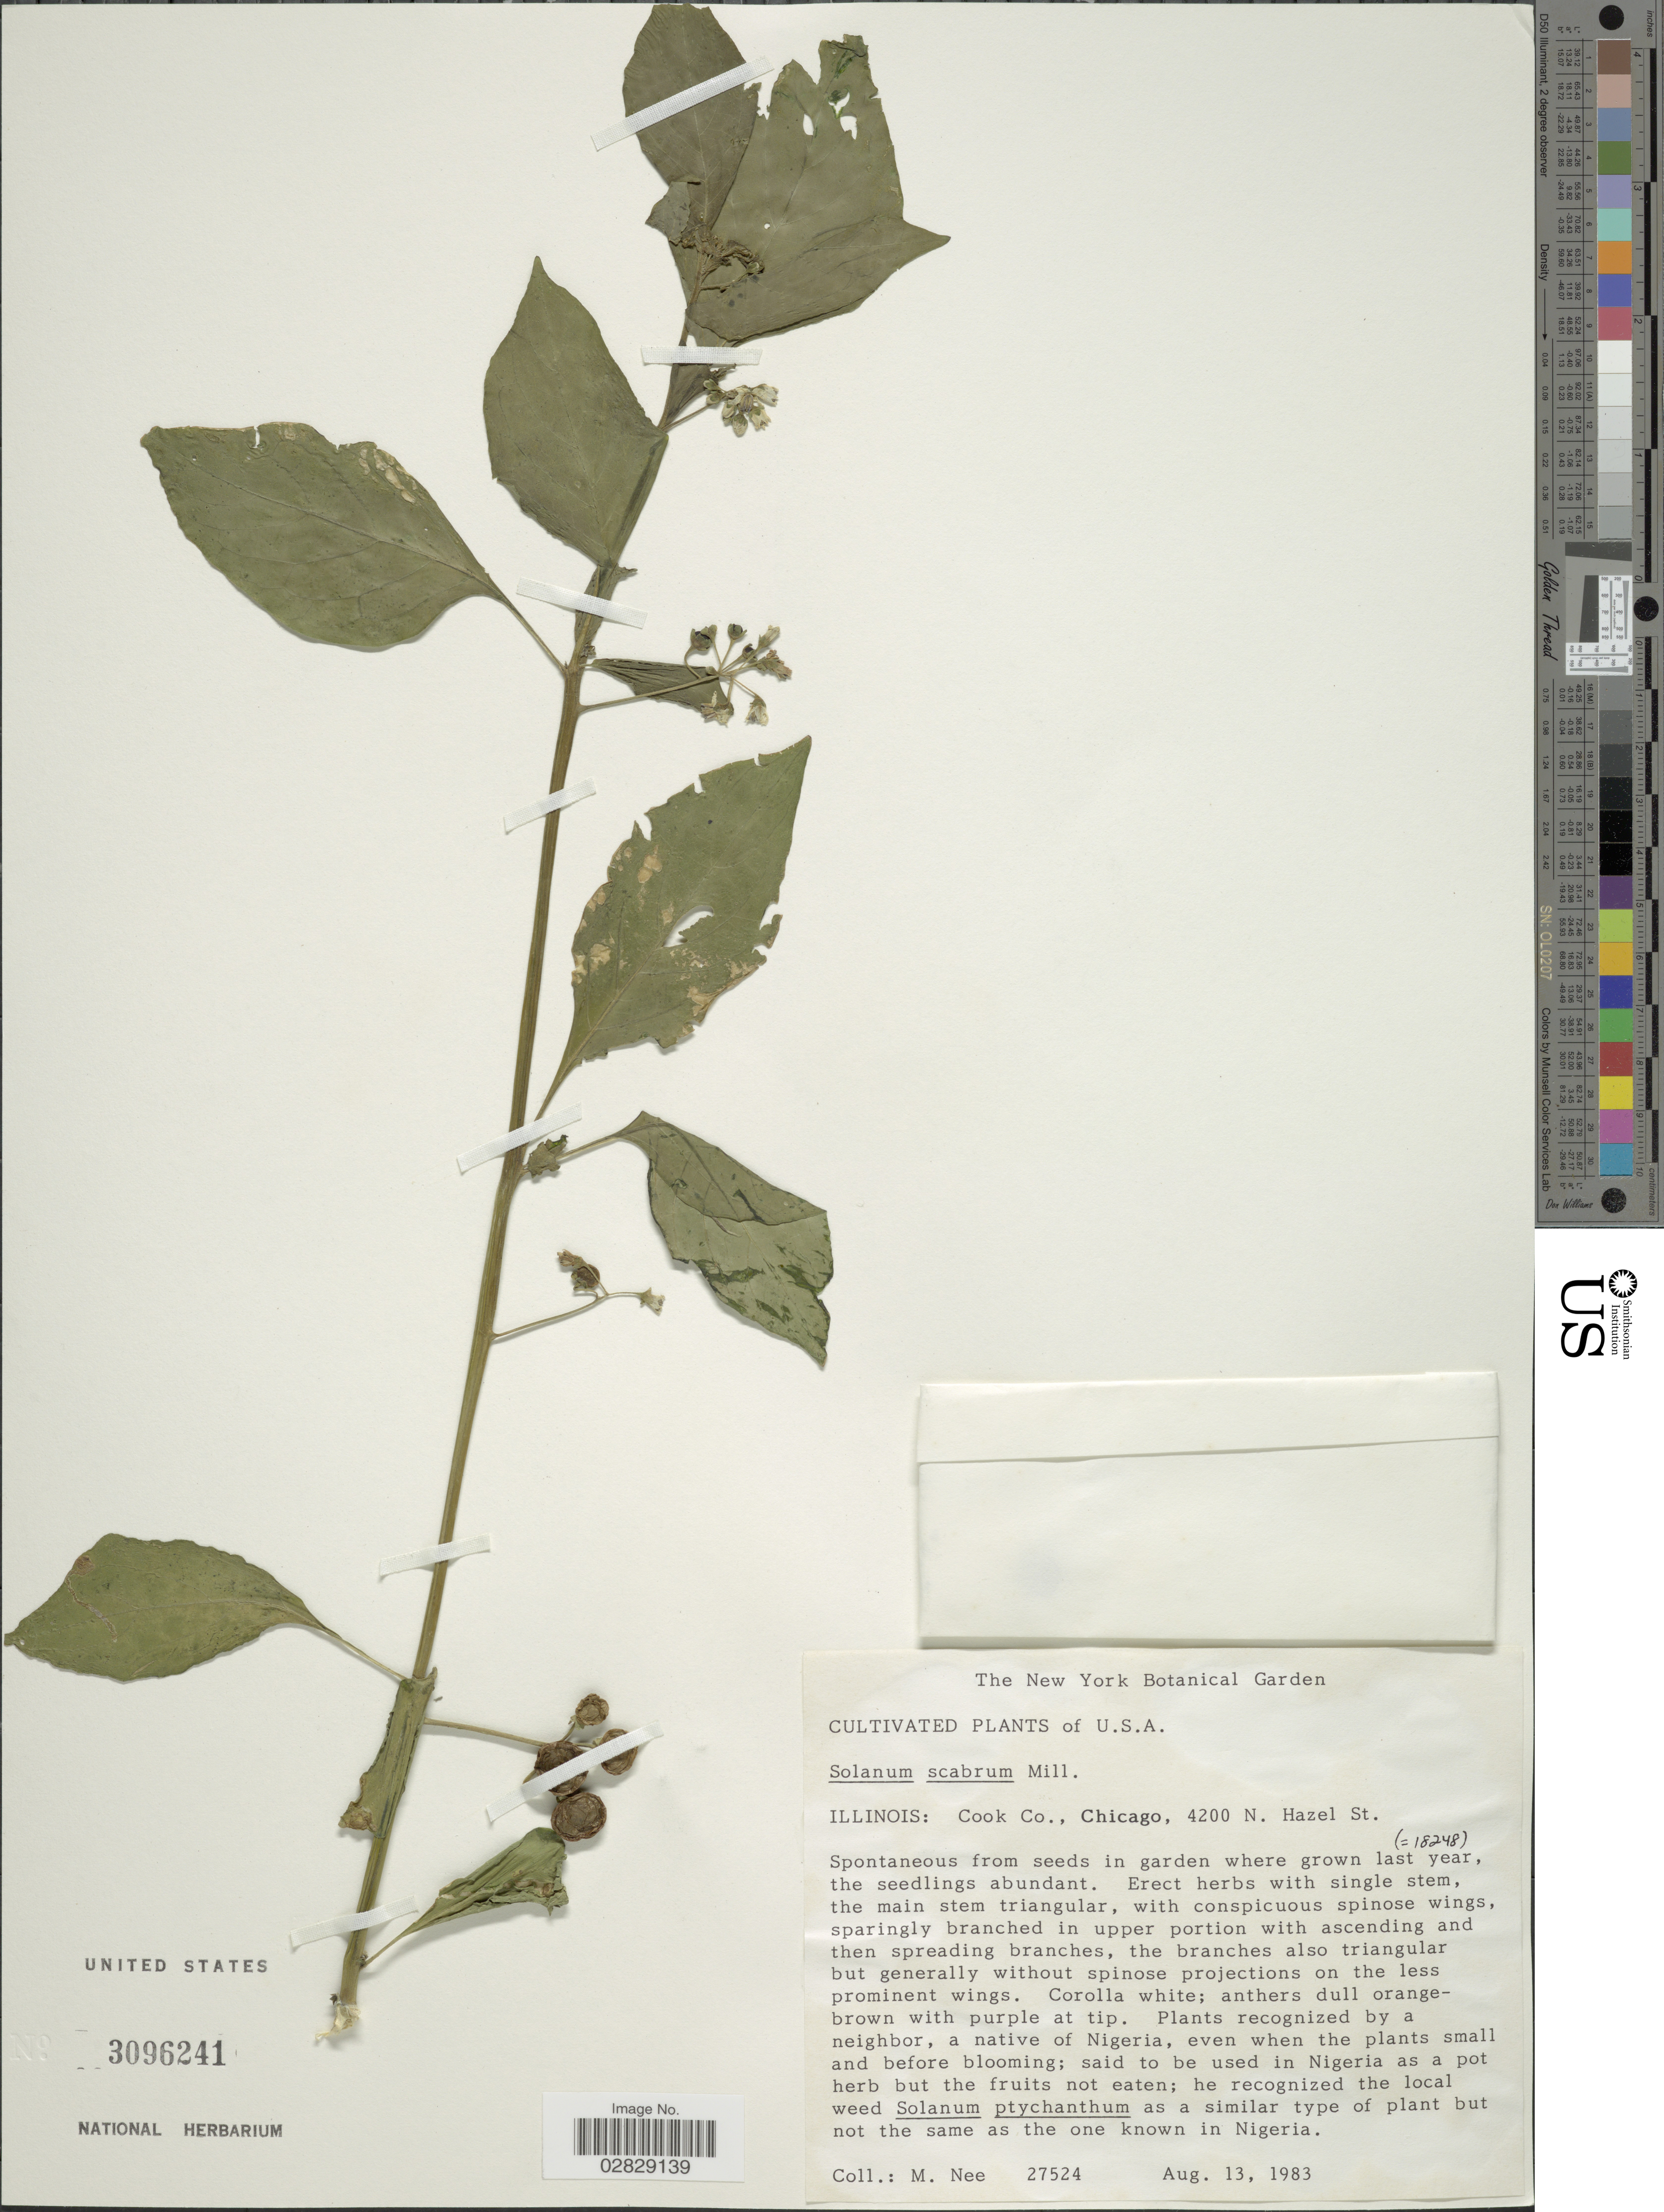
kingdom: Plantae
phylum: Tracheophyta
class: Magnoliopsida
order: Solanales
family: Solanaceae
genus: Solanum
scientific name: Solanum scabrum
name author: Mill.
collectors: M. Nee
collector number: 27524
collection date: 1983-08-13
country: United States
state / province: Illinois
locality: Cook Co., Chicago, 4200 N. Hazel St.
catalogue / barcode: US 3096241